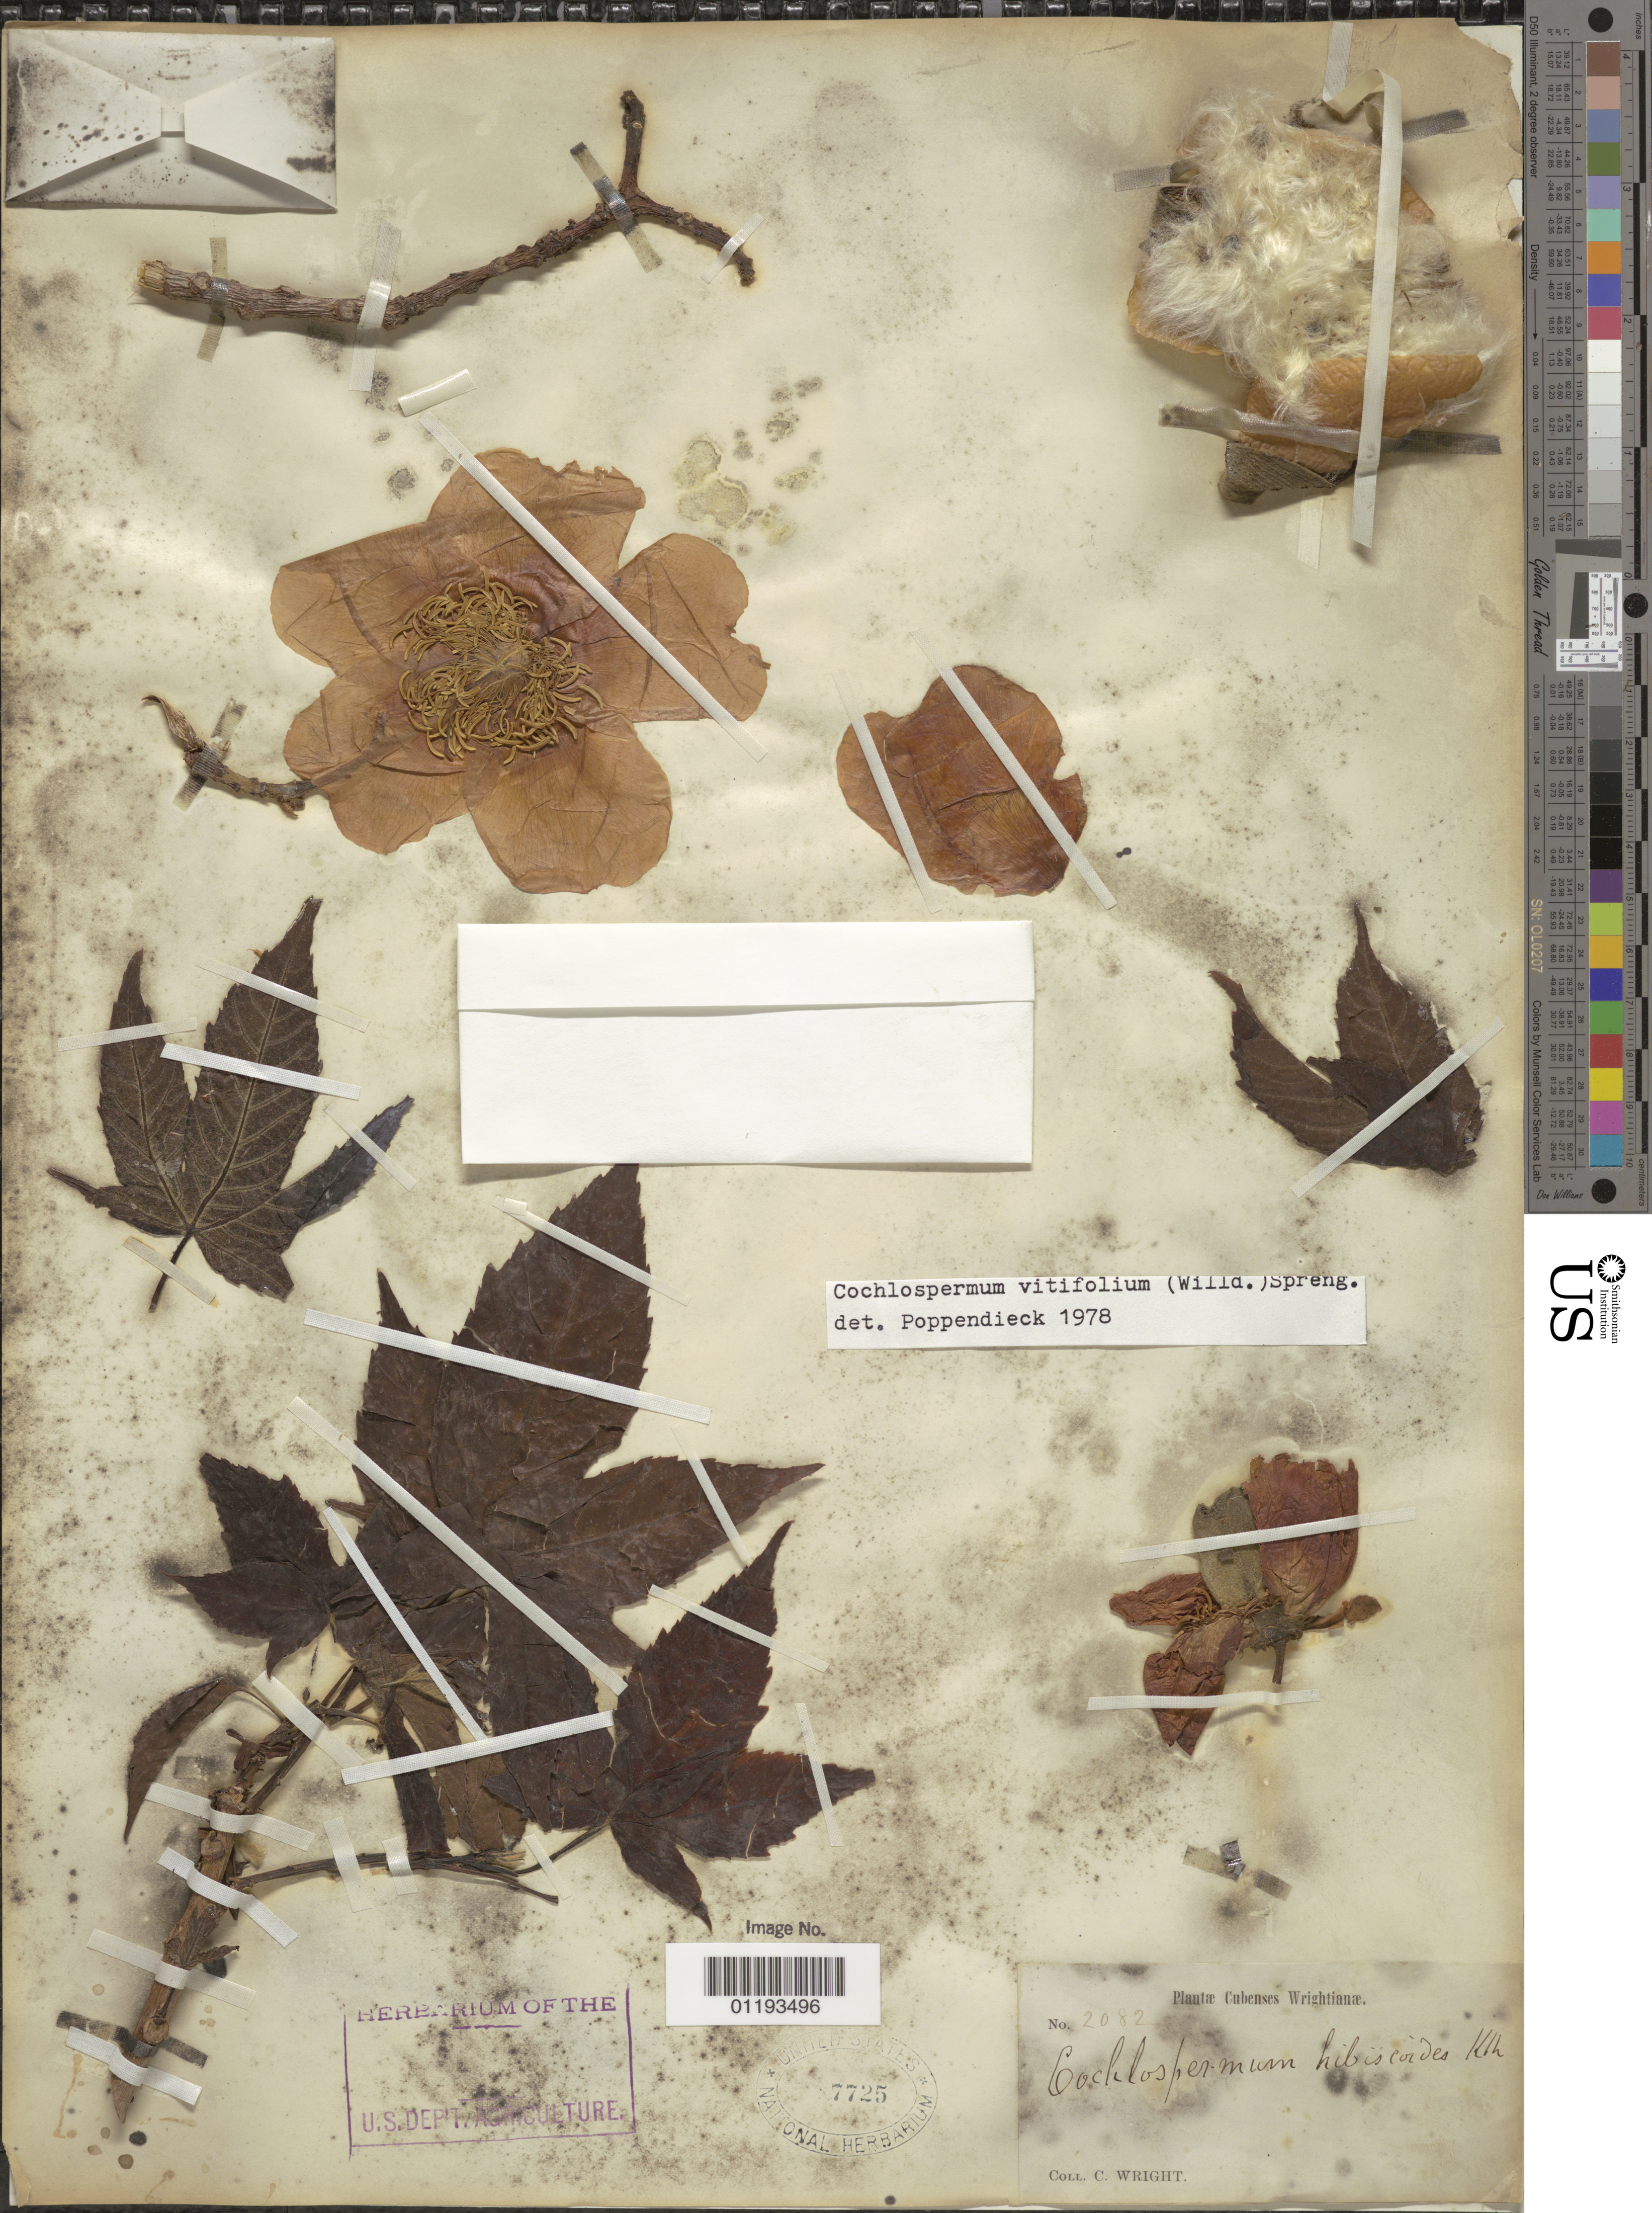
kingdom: Plantae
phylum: Tracheophyta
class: Magnoliopsida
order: Malvales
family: Cochlospermaceae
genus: Cochlospermum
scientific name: Cochlospermum vitifolium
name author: (Willd.) Spreng.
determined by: Poppendieck, H.-H., (HBG), Institut fur Allgemeine Botanik und Botanischer Garten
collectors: C. Wright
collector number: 2082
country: Cuba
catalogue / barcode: US 7725